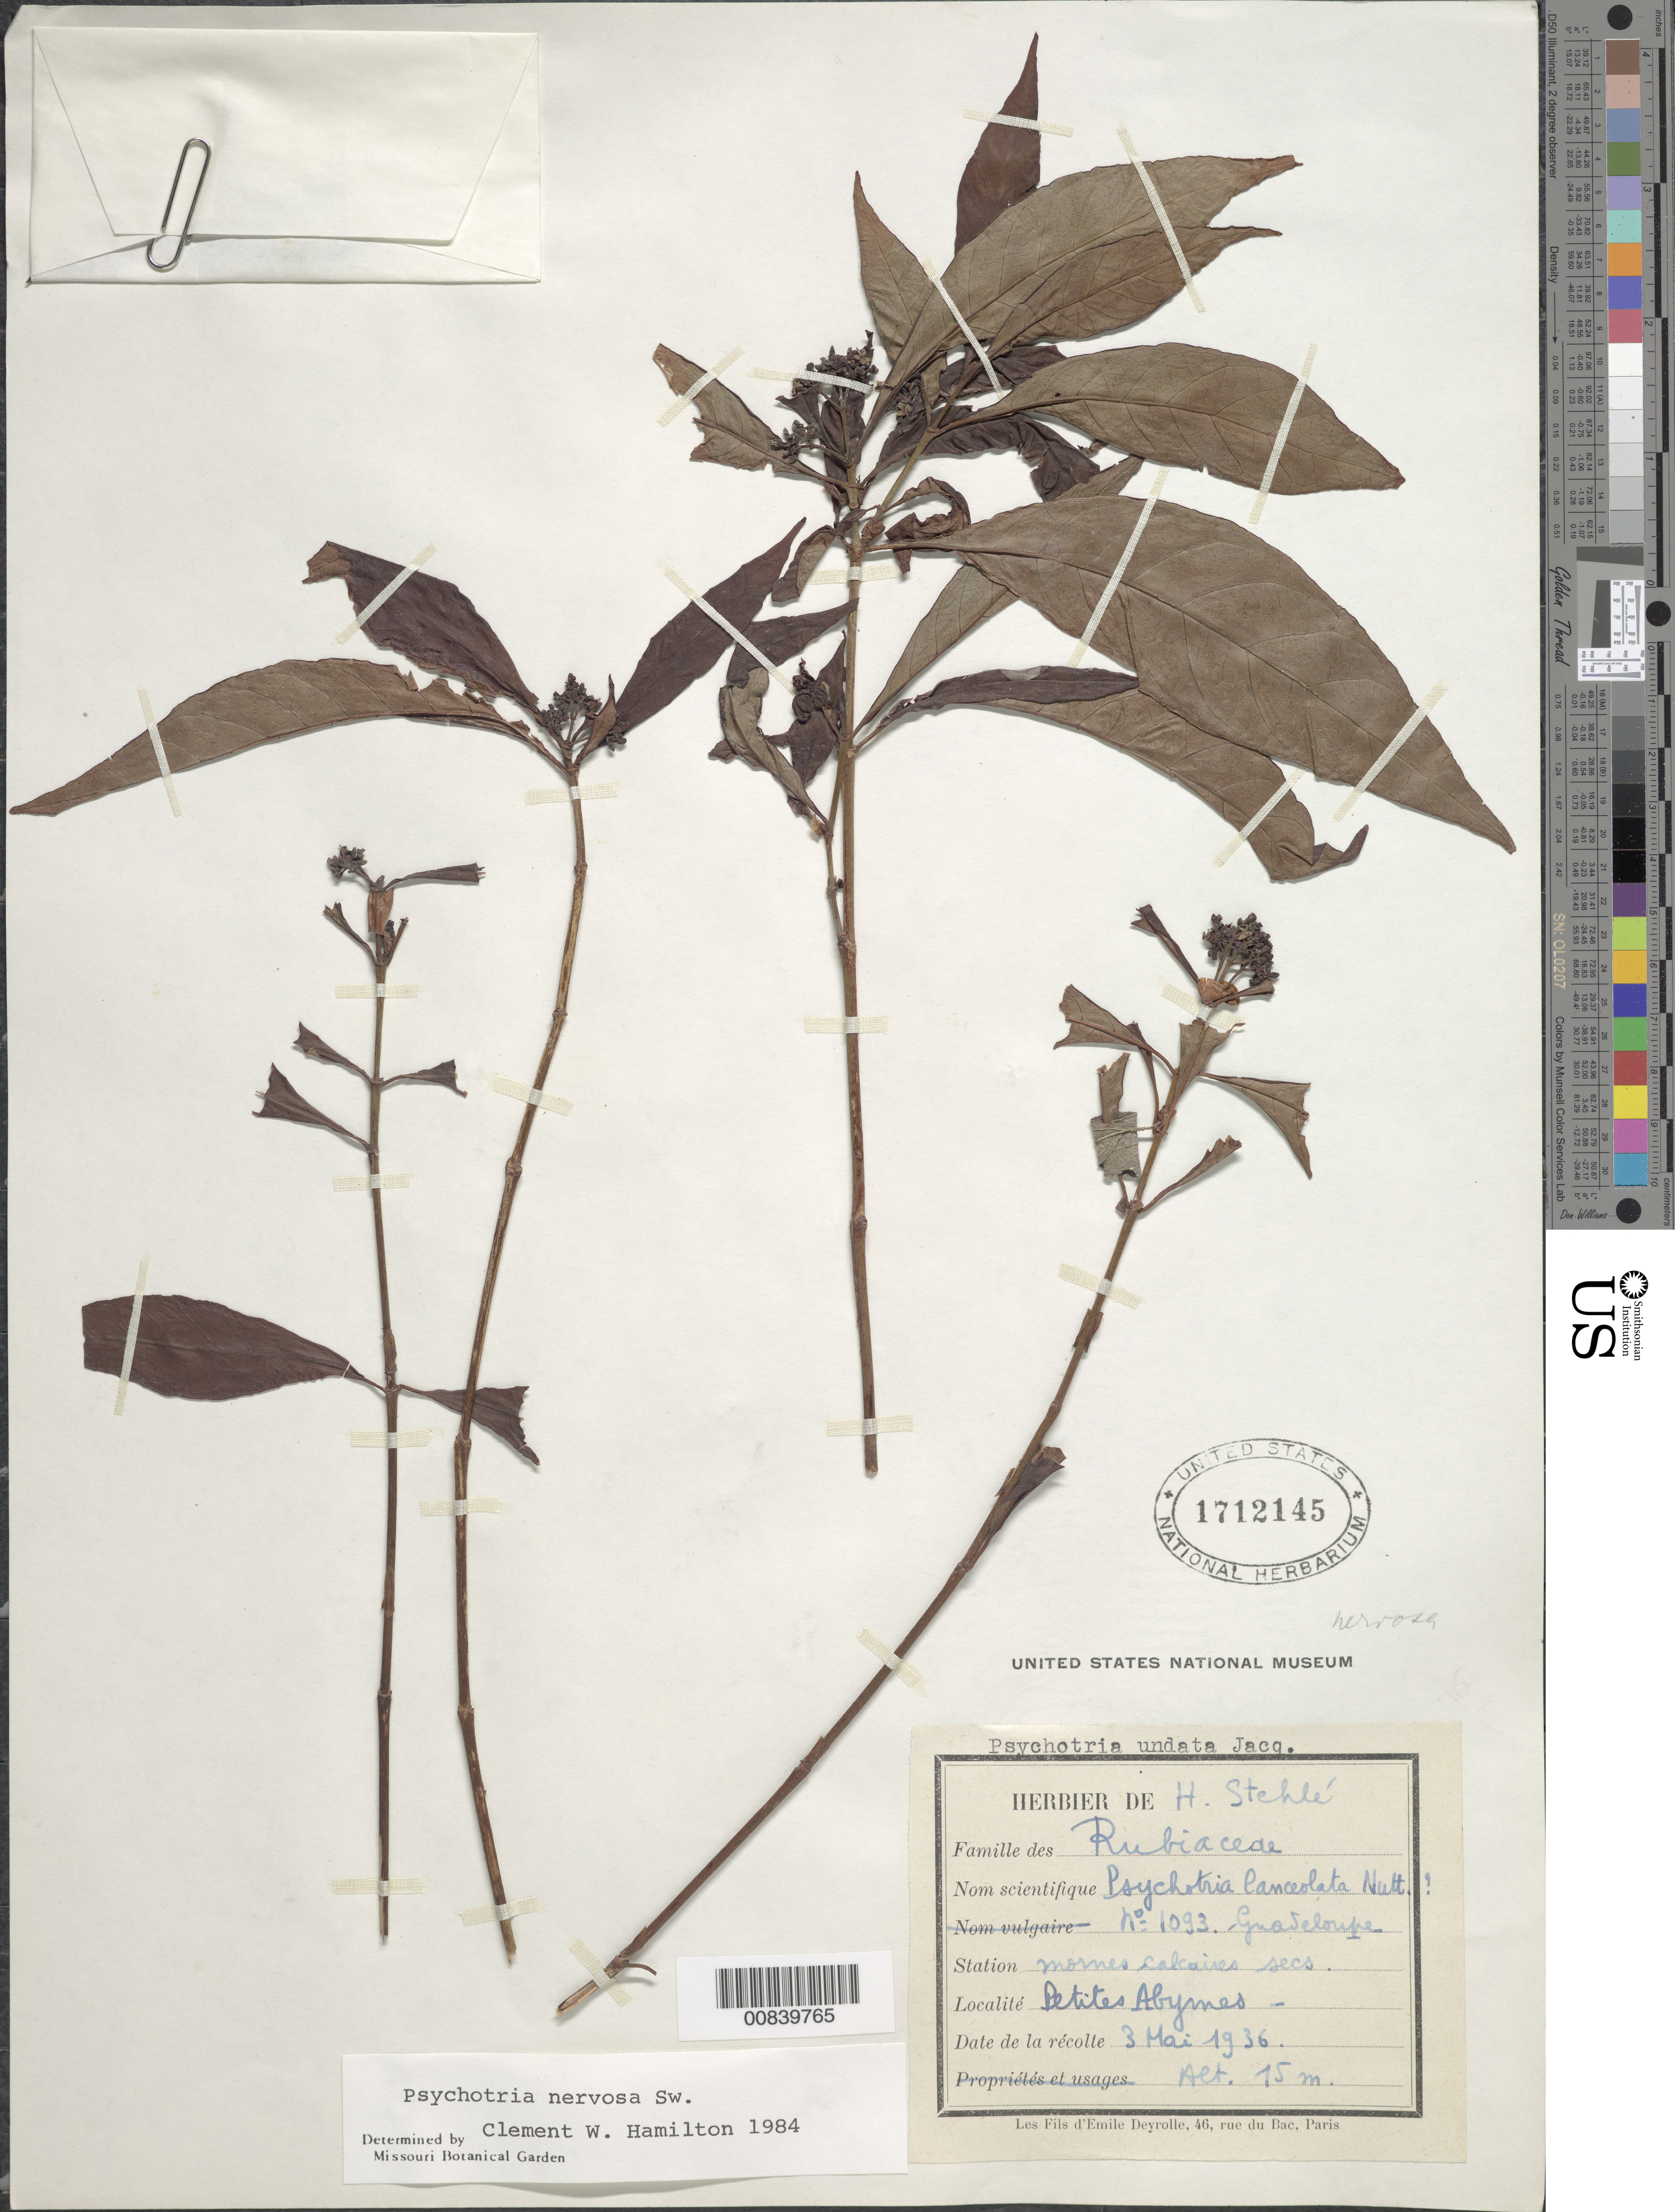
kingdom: Plantae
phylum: Tracheophyta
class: Magnoliopsida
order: Gentianales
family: Rubiaceae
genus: Psychotria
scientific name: Psychotria nervosa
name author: Sw.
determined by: Hamilton, C. W.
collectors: H. Stehlé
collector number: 1093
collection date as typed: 03 May 1936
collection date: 1936-05-03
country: Guadeloupe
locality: Petites Abymes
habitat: Mornes calcaires secs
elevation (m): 15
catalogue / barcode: US 1712145